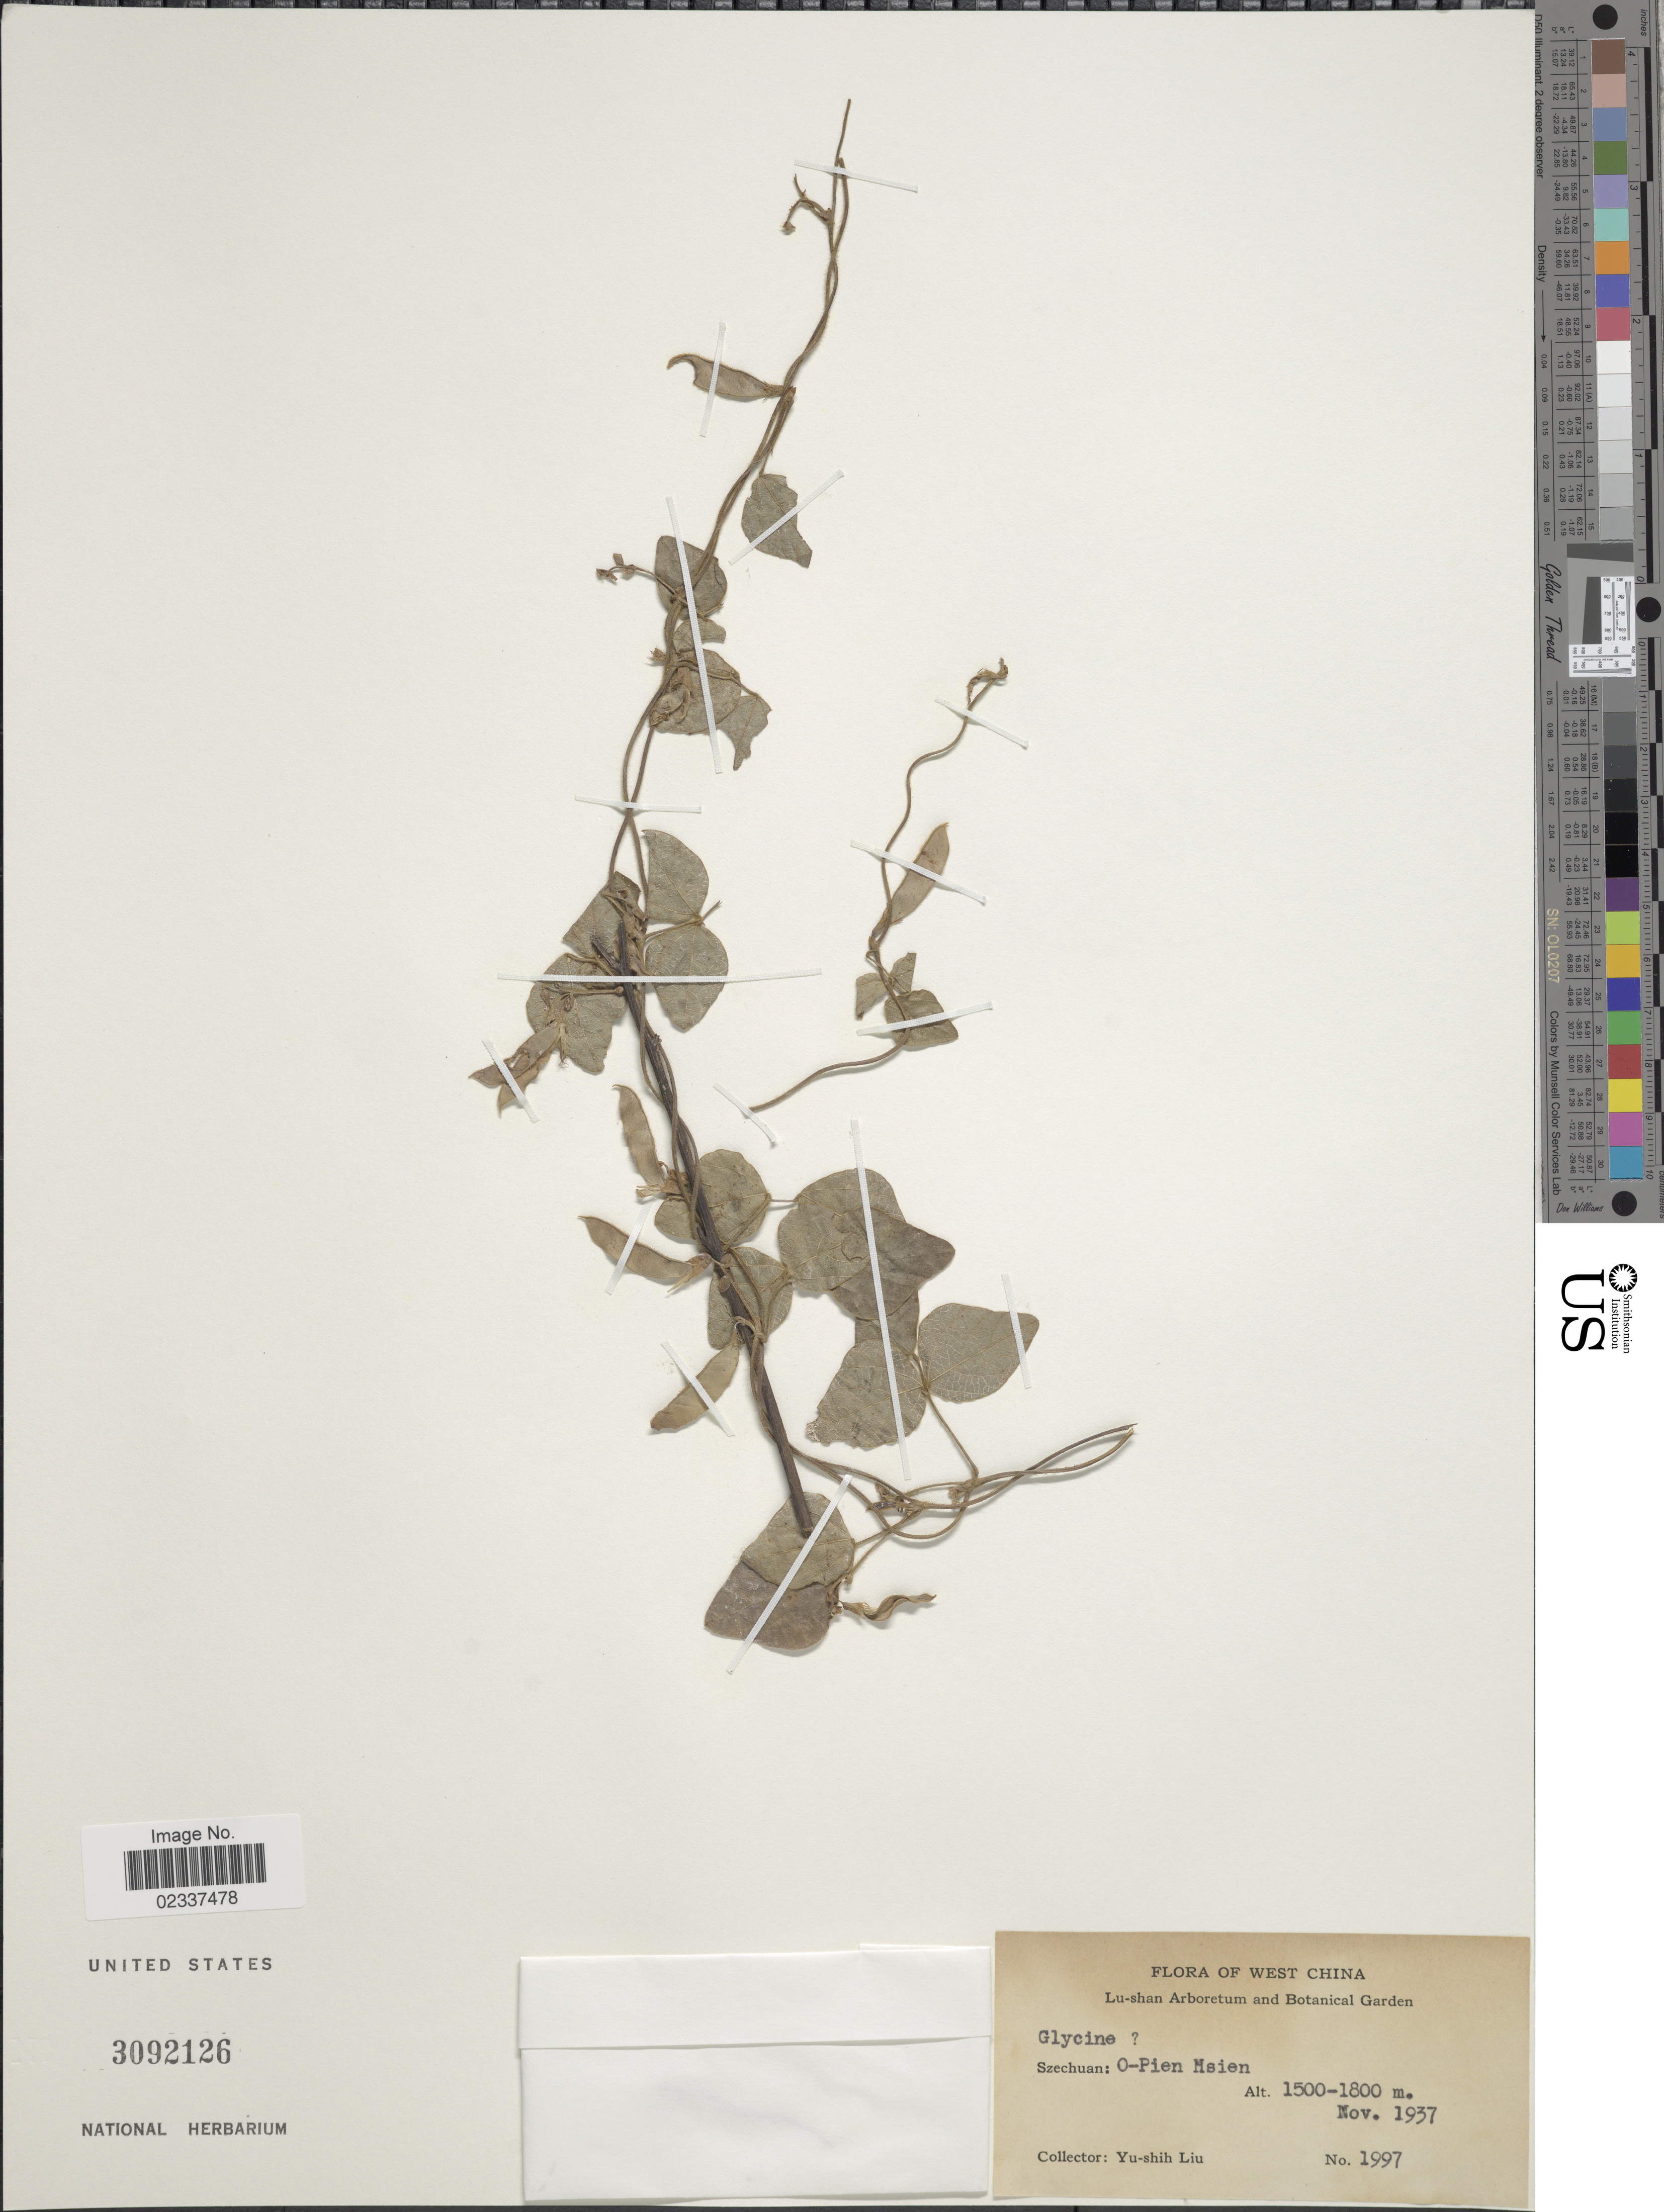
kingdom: Plantae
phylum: Tracheophyta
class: Magnoliopsida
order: Fabales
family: Fabaceae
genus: Glycine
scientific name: Glycine sp.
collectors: Y.-S. Liu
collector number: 1997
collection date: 1937-11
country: China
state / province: Sichuan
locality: West China, Szechuan: O-Pien Msien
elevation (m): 1500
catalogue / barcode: US 3092126